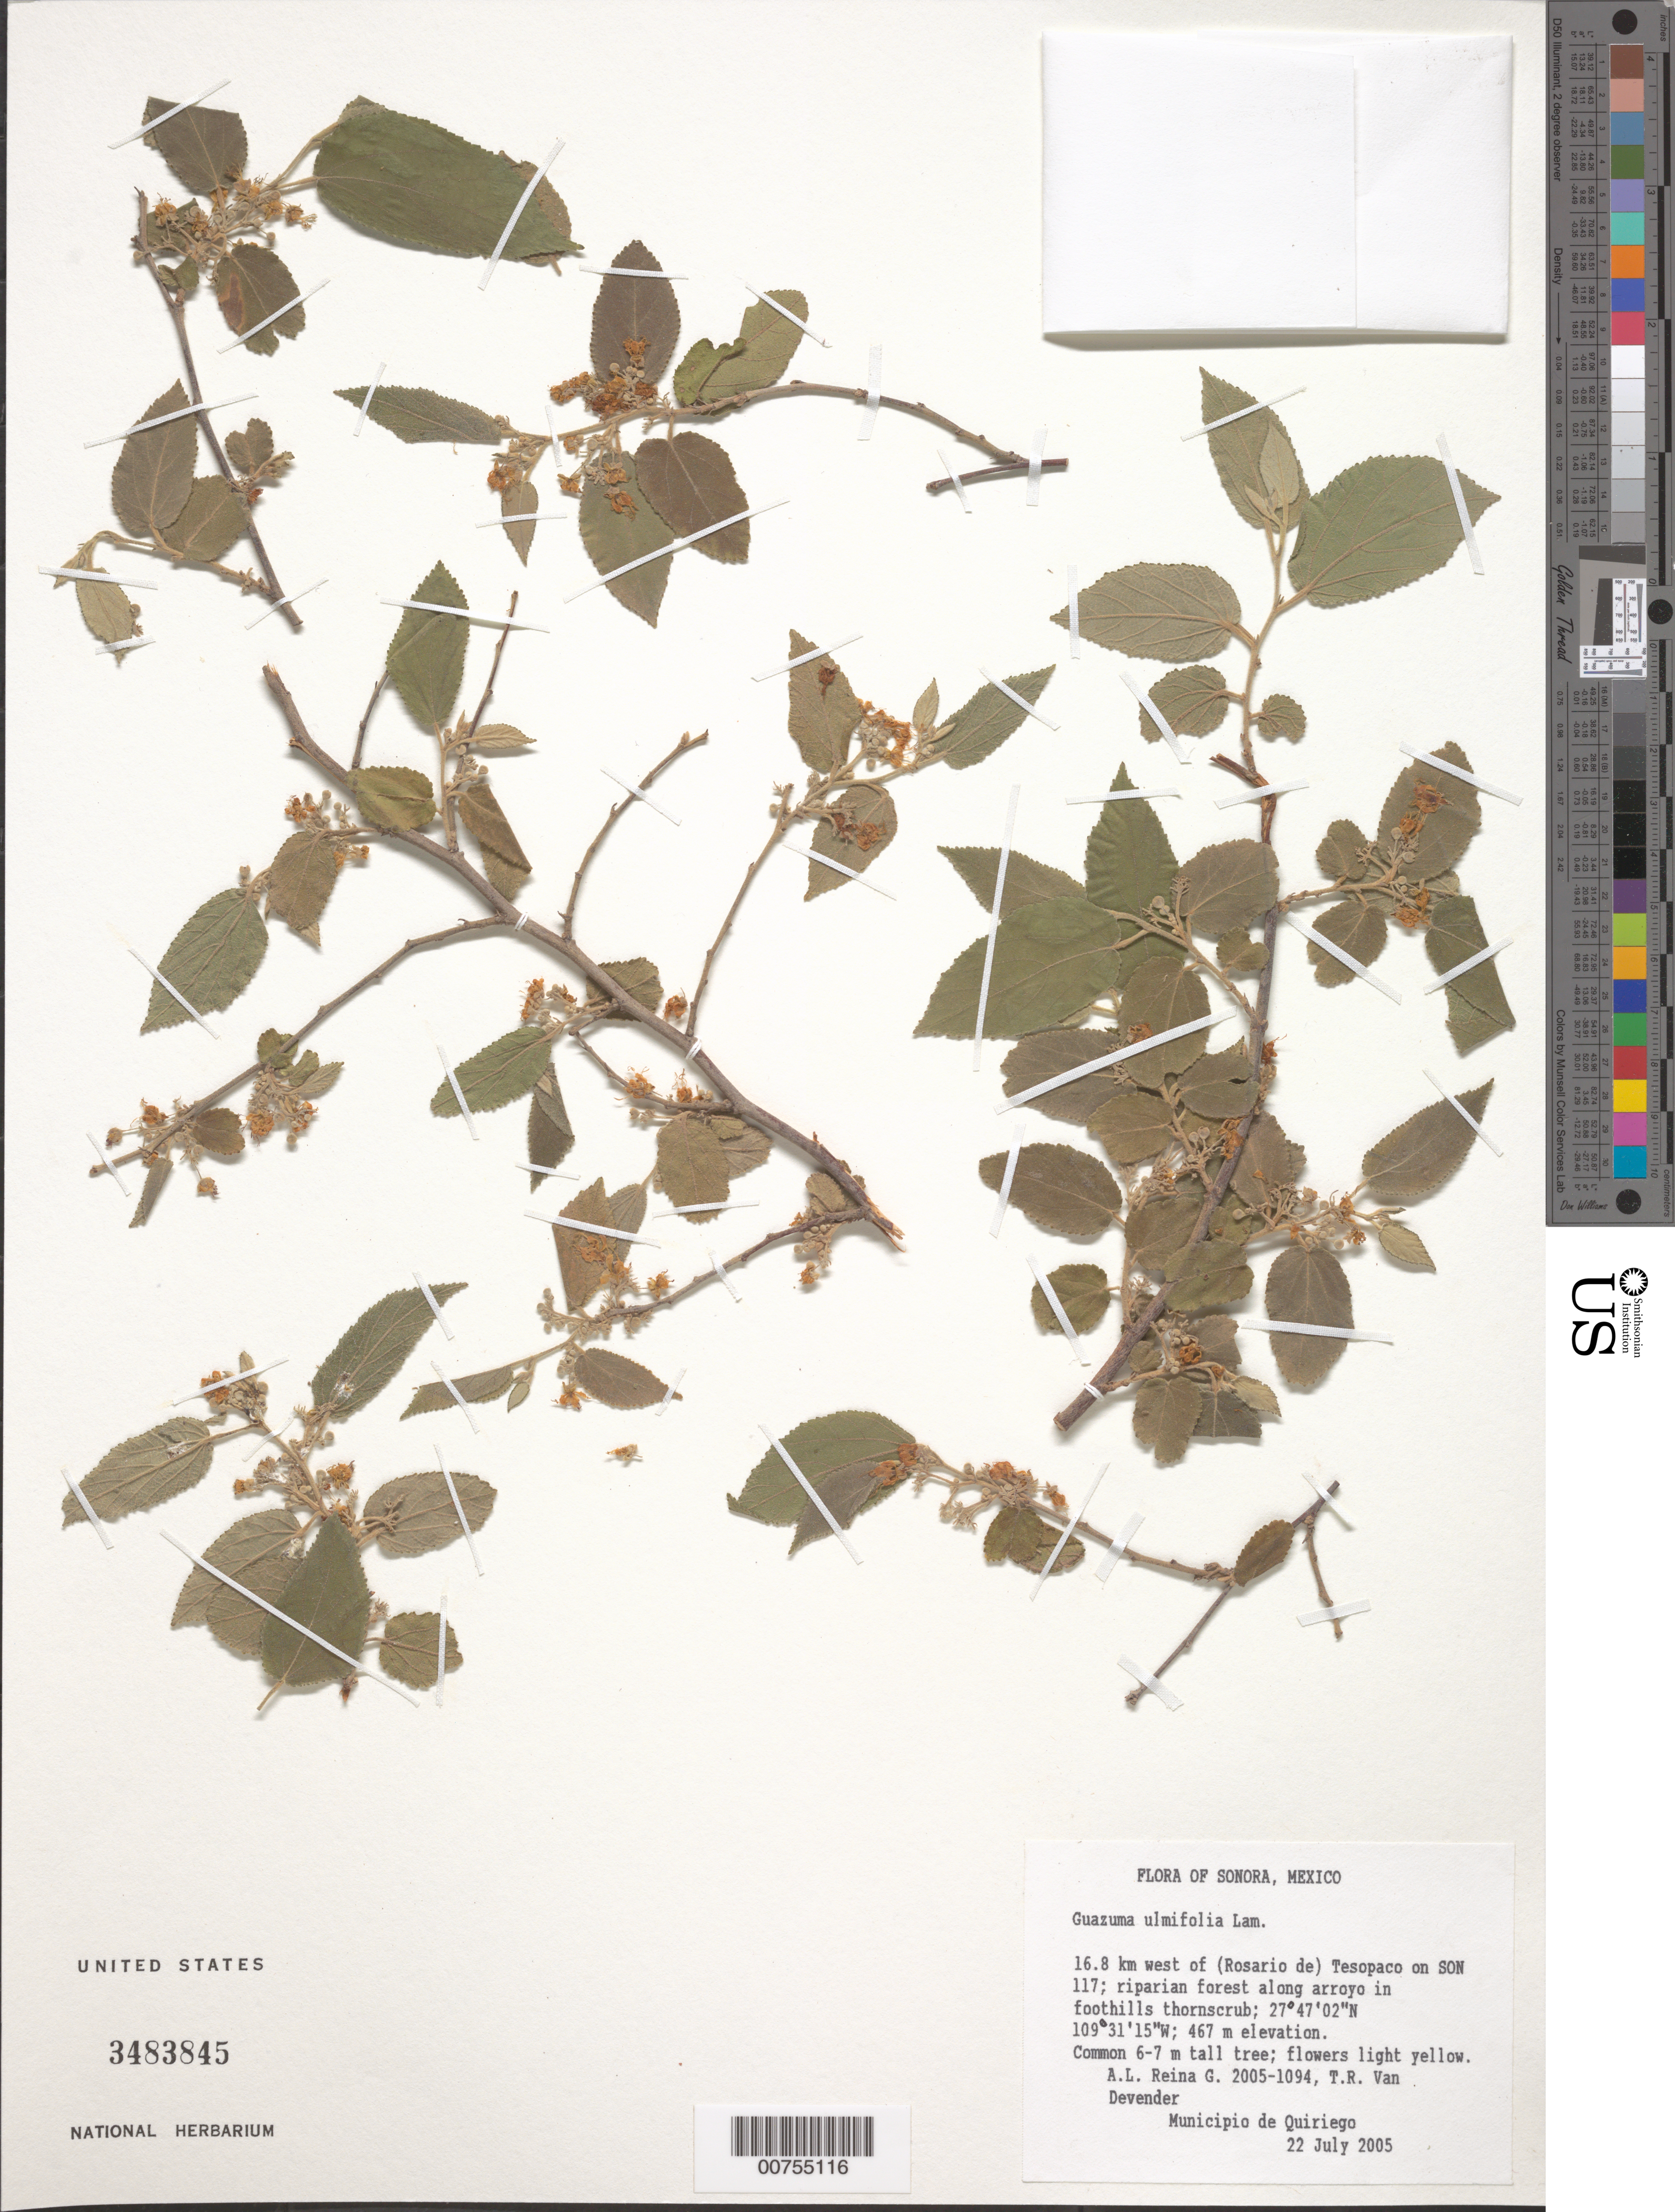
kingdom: Plantae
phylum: Tracheophyta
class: Magnoliopsida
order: Malvales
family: Malvaceae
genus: Guazuma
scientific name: Guazuma ulmifolia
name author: Lam.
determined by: Reina G., A. L.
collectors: A. L. Reina G. & T. R. Van Devender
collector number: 1094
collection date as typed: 22 Jul 2005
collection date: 2005-07-22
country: Mexico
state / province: Sonora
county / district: Quiriego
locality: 16.8 km W of (Rosario de) Tesopaco on SON 117; along arroyo in foothills thornscrub.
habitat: Riparian forest.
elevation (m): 467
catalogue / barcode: US 3483845